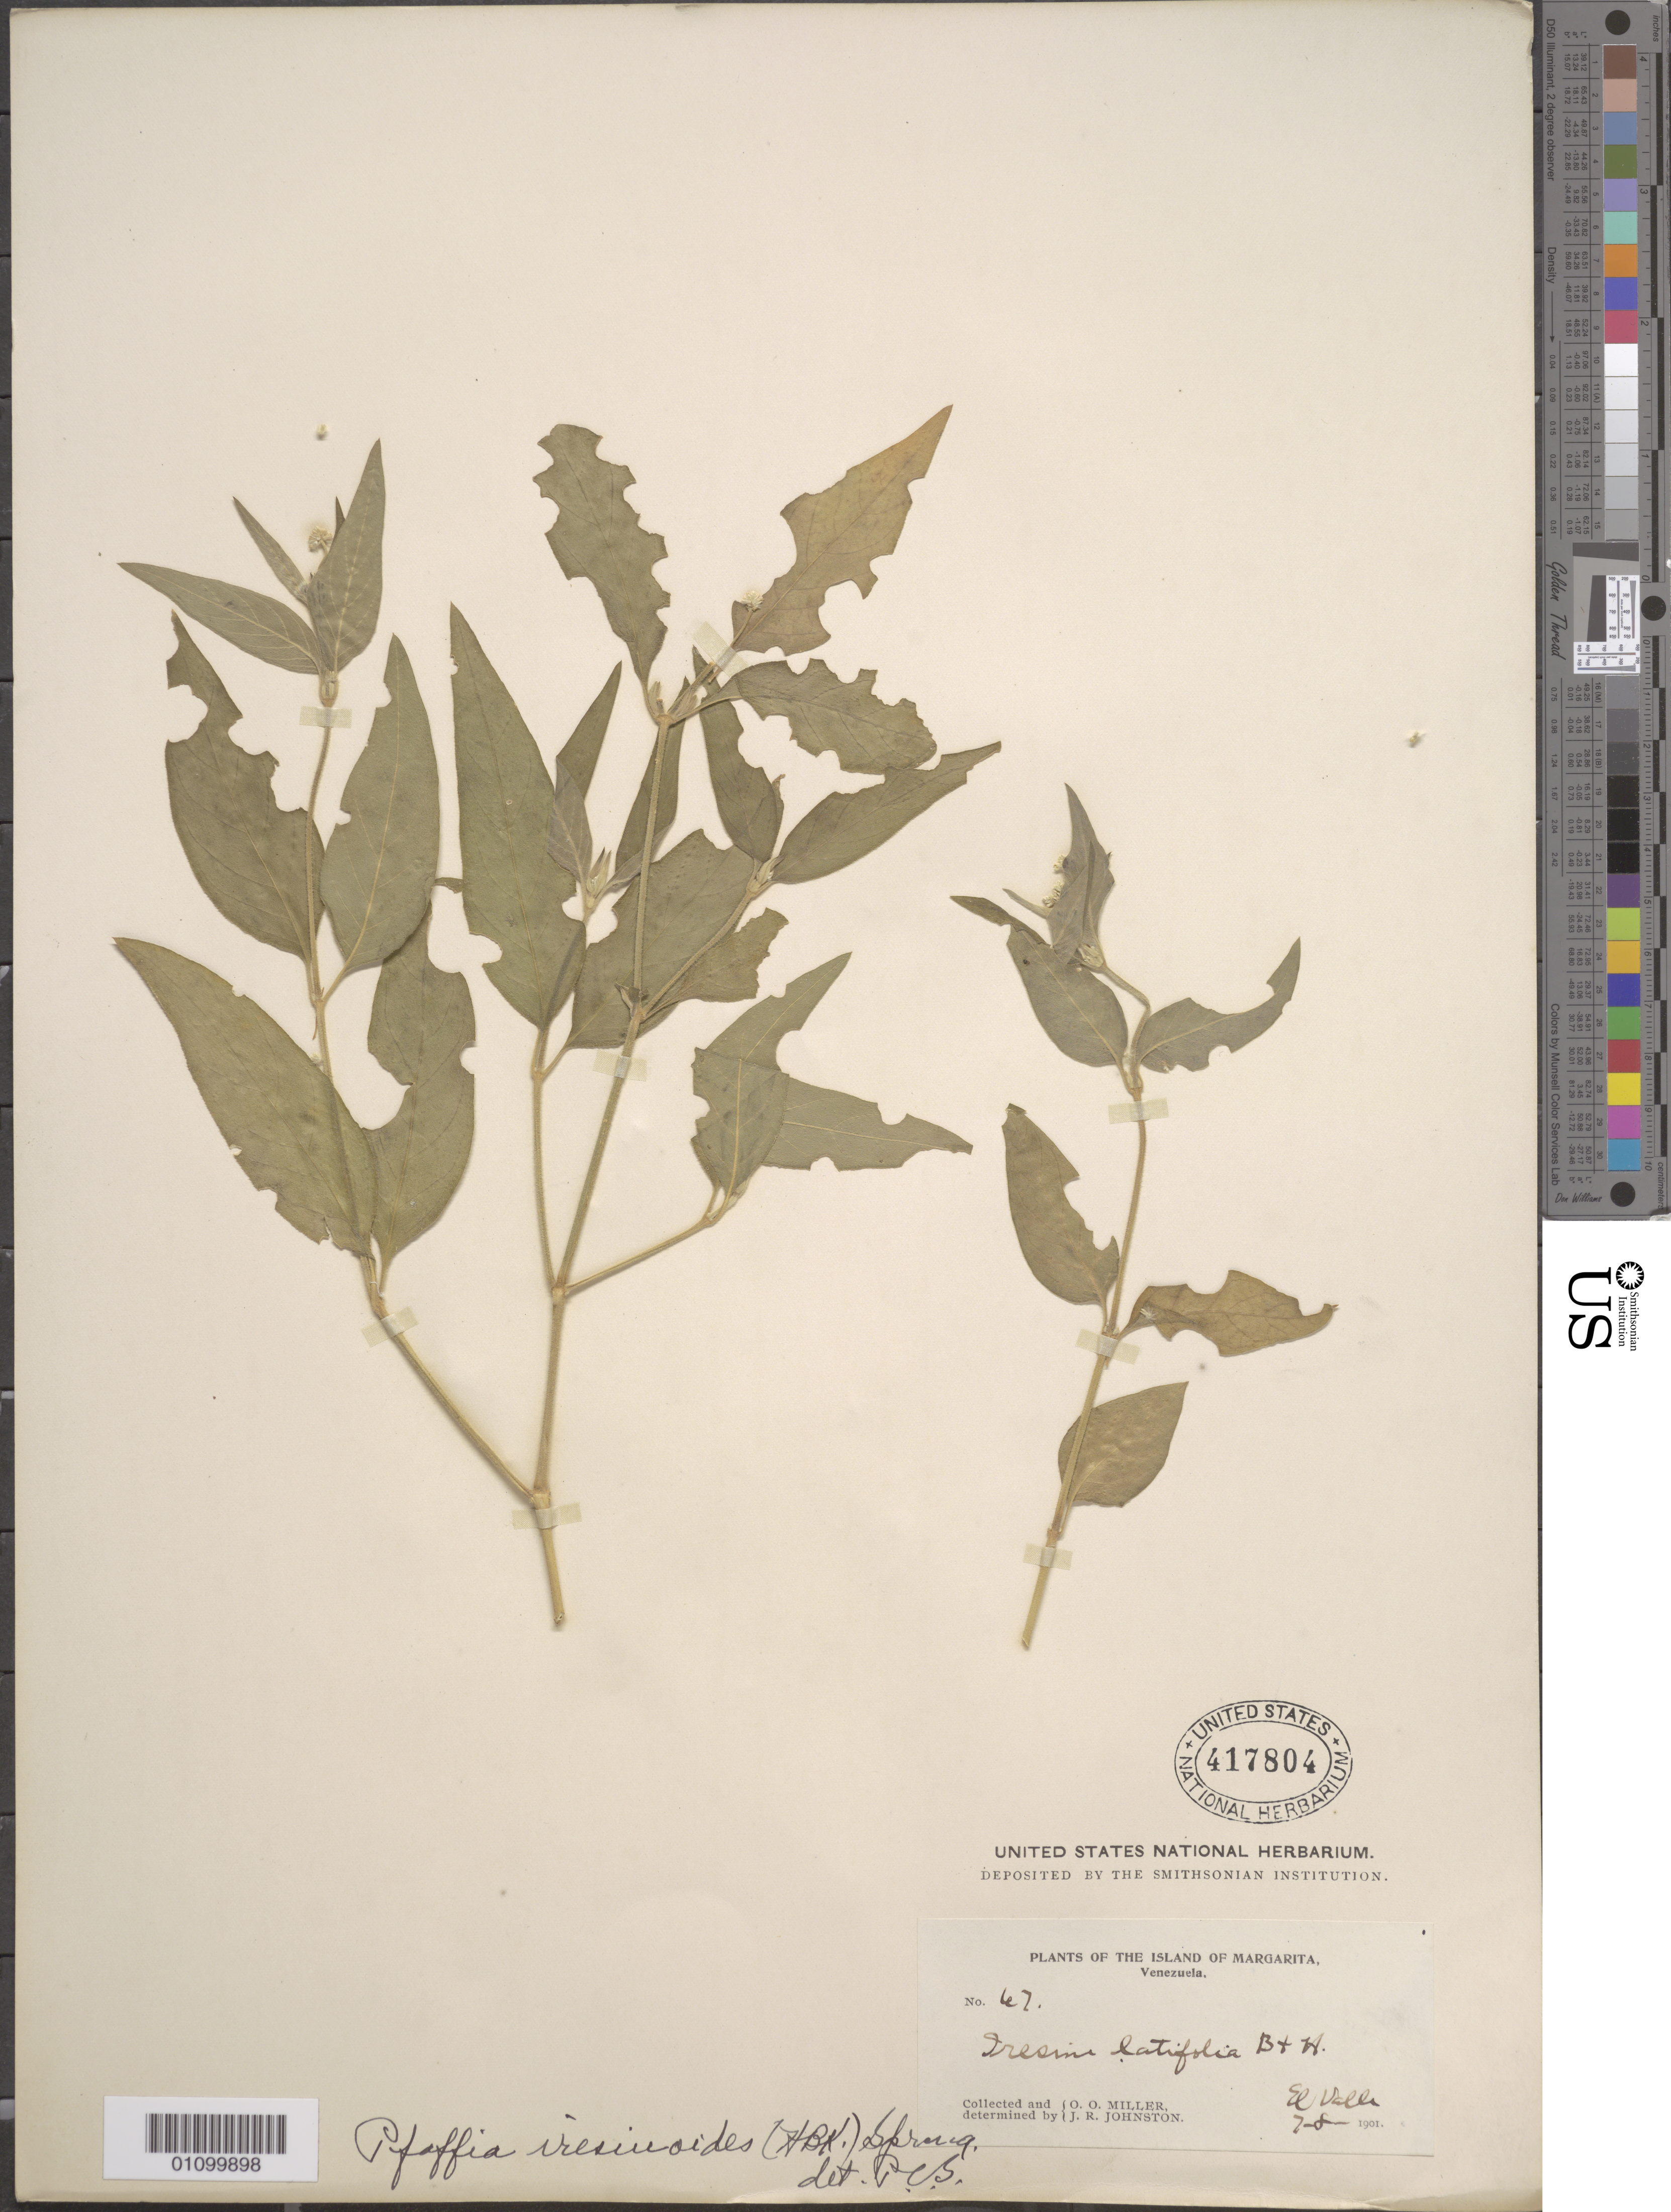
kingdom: Plantae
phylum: Tracheophyta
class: Magnoliopsida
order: Caryophyllales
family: Amaranthaceae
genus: Pfaffia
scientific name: Pfaffia iresinoides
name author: (Kunth) Spreng.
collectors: O. O. Miller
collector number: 47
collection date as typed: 07 Aug 1901 or 08 Jul 1901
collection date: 1901-07-08 or 1901-08-07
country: Venezuela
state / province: Nueva Esparta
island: Margarita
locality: El Valle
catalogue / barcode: US 417804